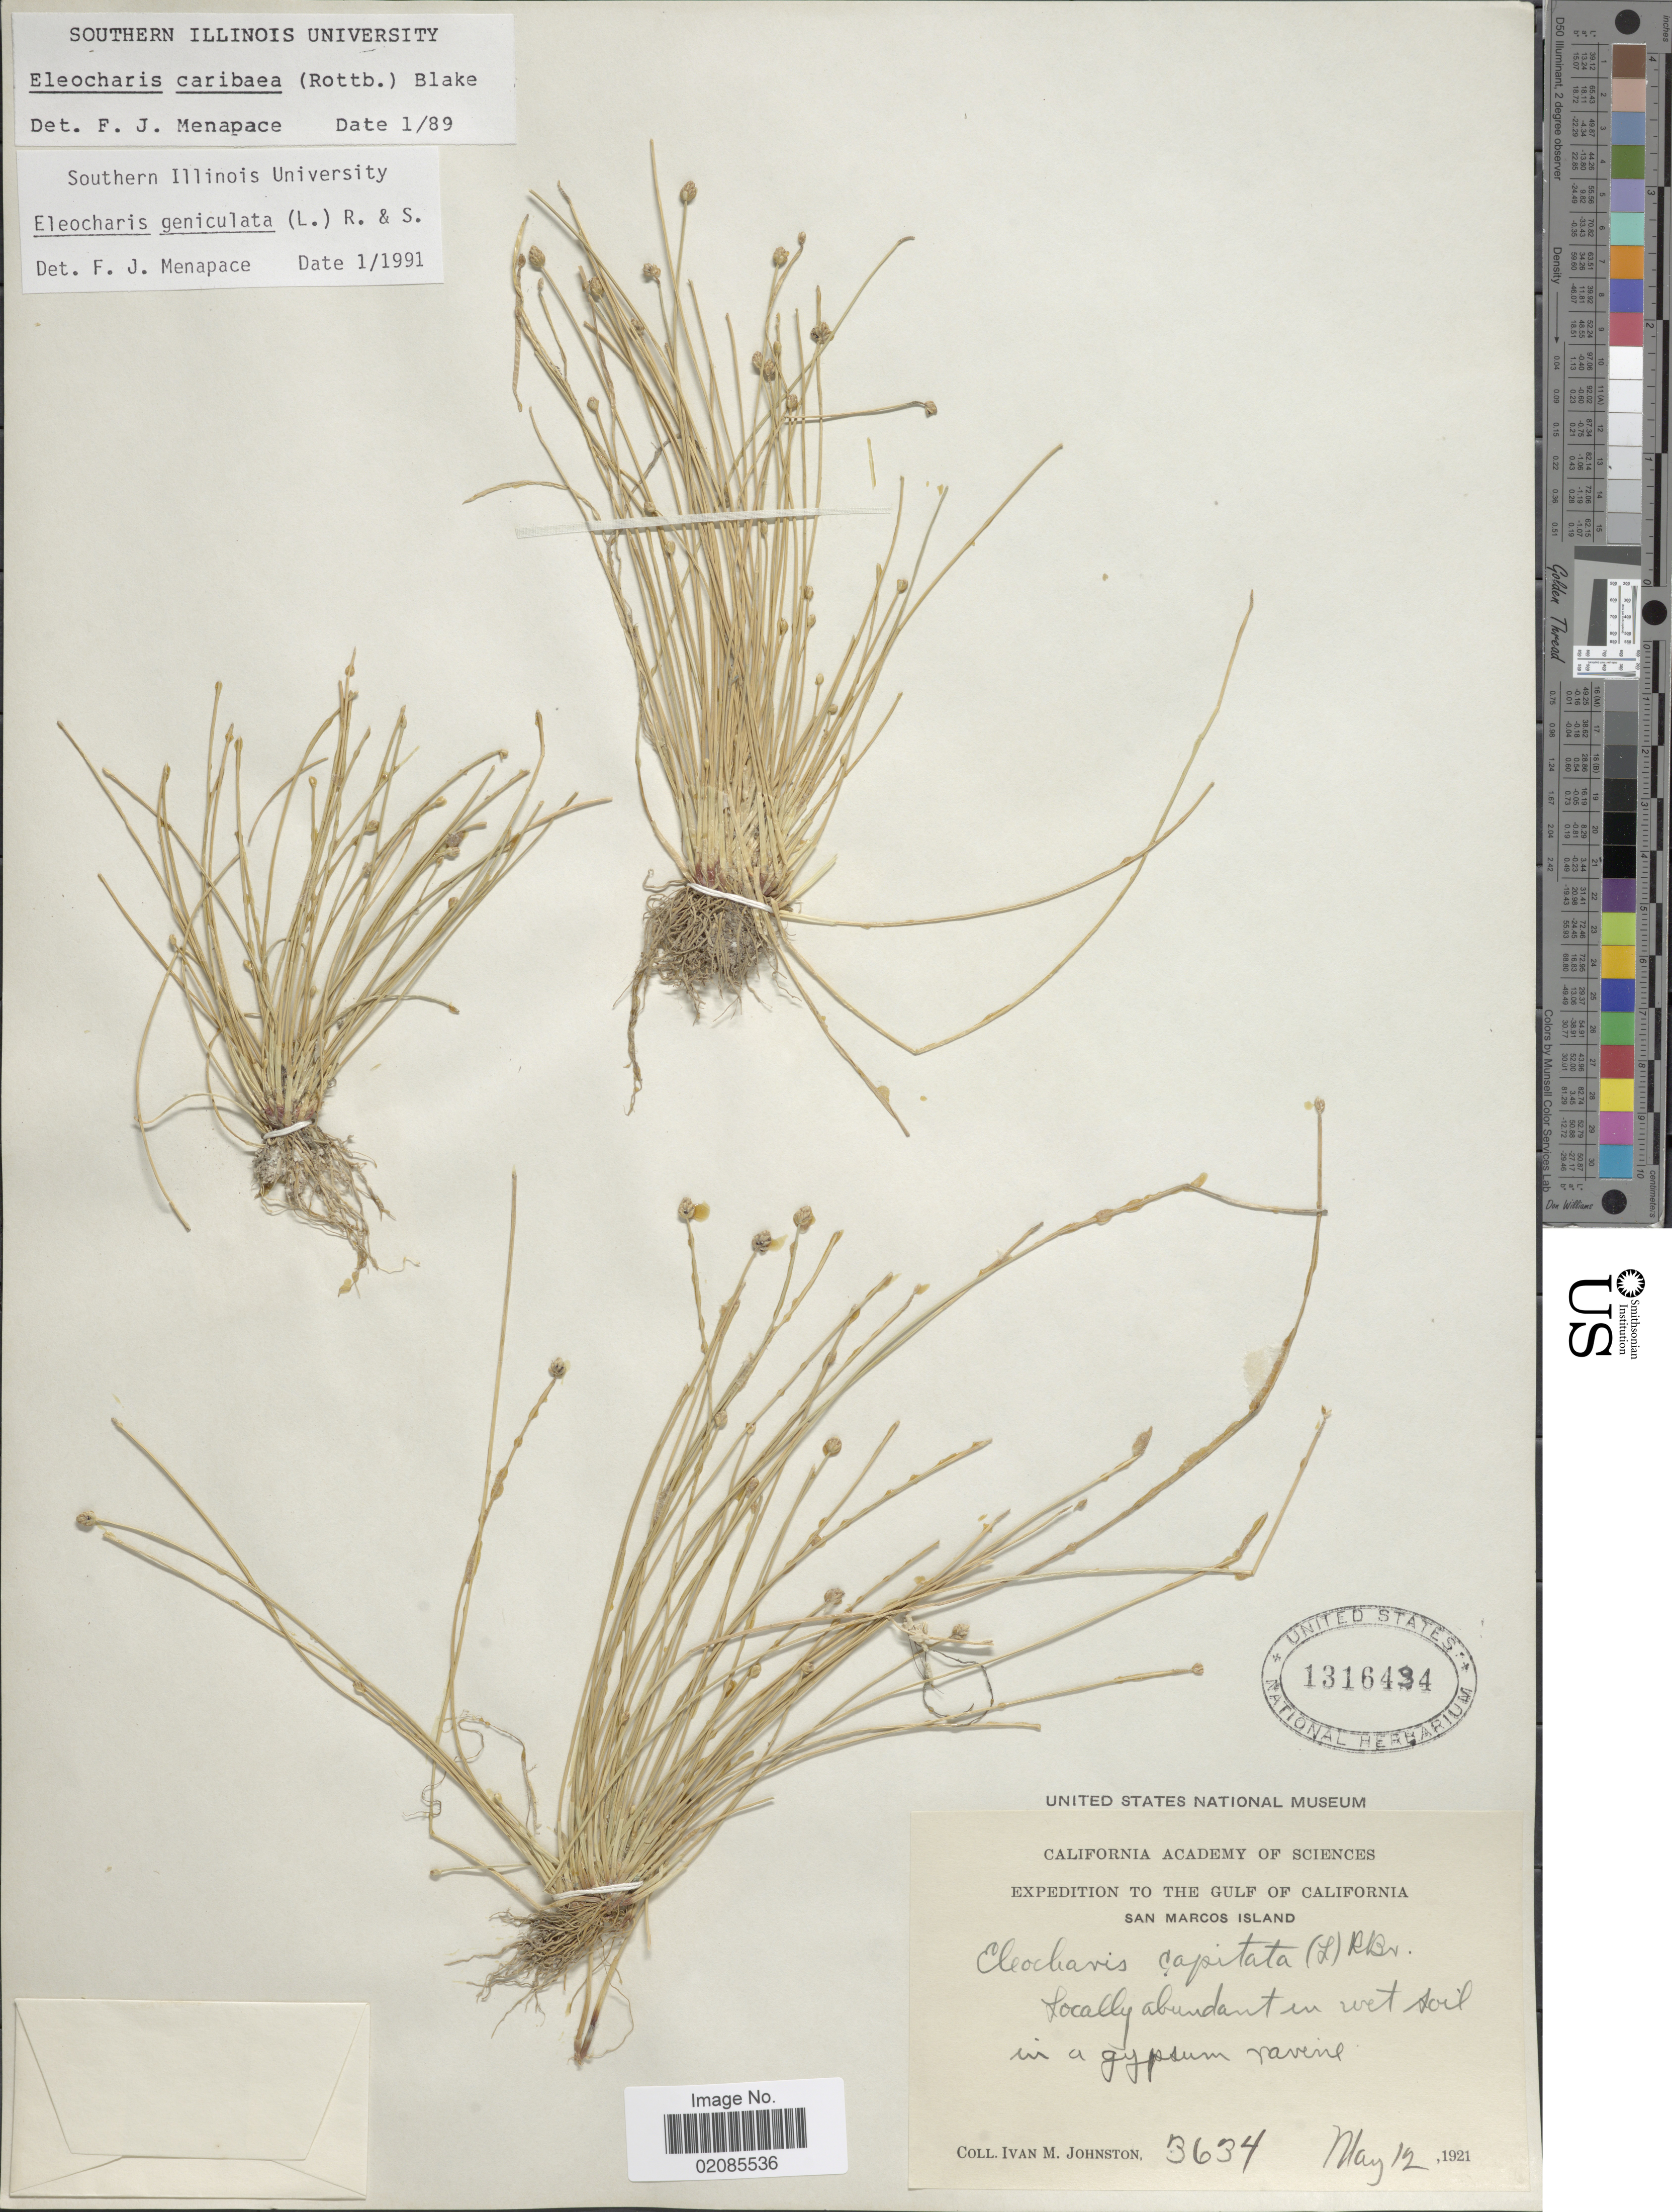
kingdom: Plantae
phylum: Tracheophyta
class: Liliopsida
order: Poales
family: Cyperaceae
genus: Eleocharis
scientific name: Eleocharis geniculata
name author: (L.) Roem. & Schult.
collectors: I.M. Johnston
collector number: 3634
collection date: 1921-05-12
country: United States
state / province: California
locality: The Gulf of California, San Marcos Island, locally abundant in wet soil, in a gypsum ravine.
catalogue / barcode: US 1316434